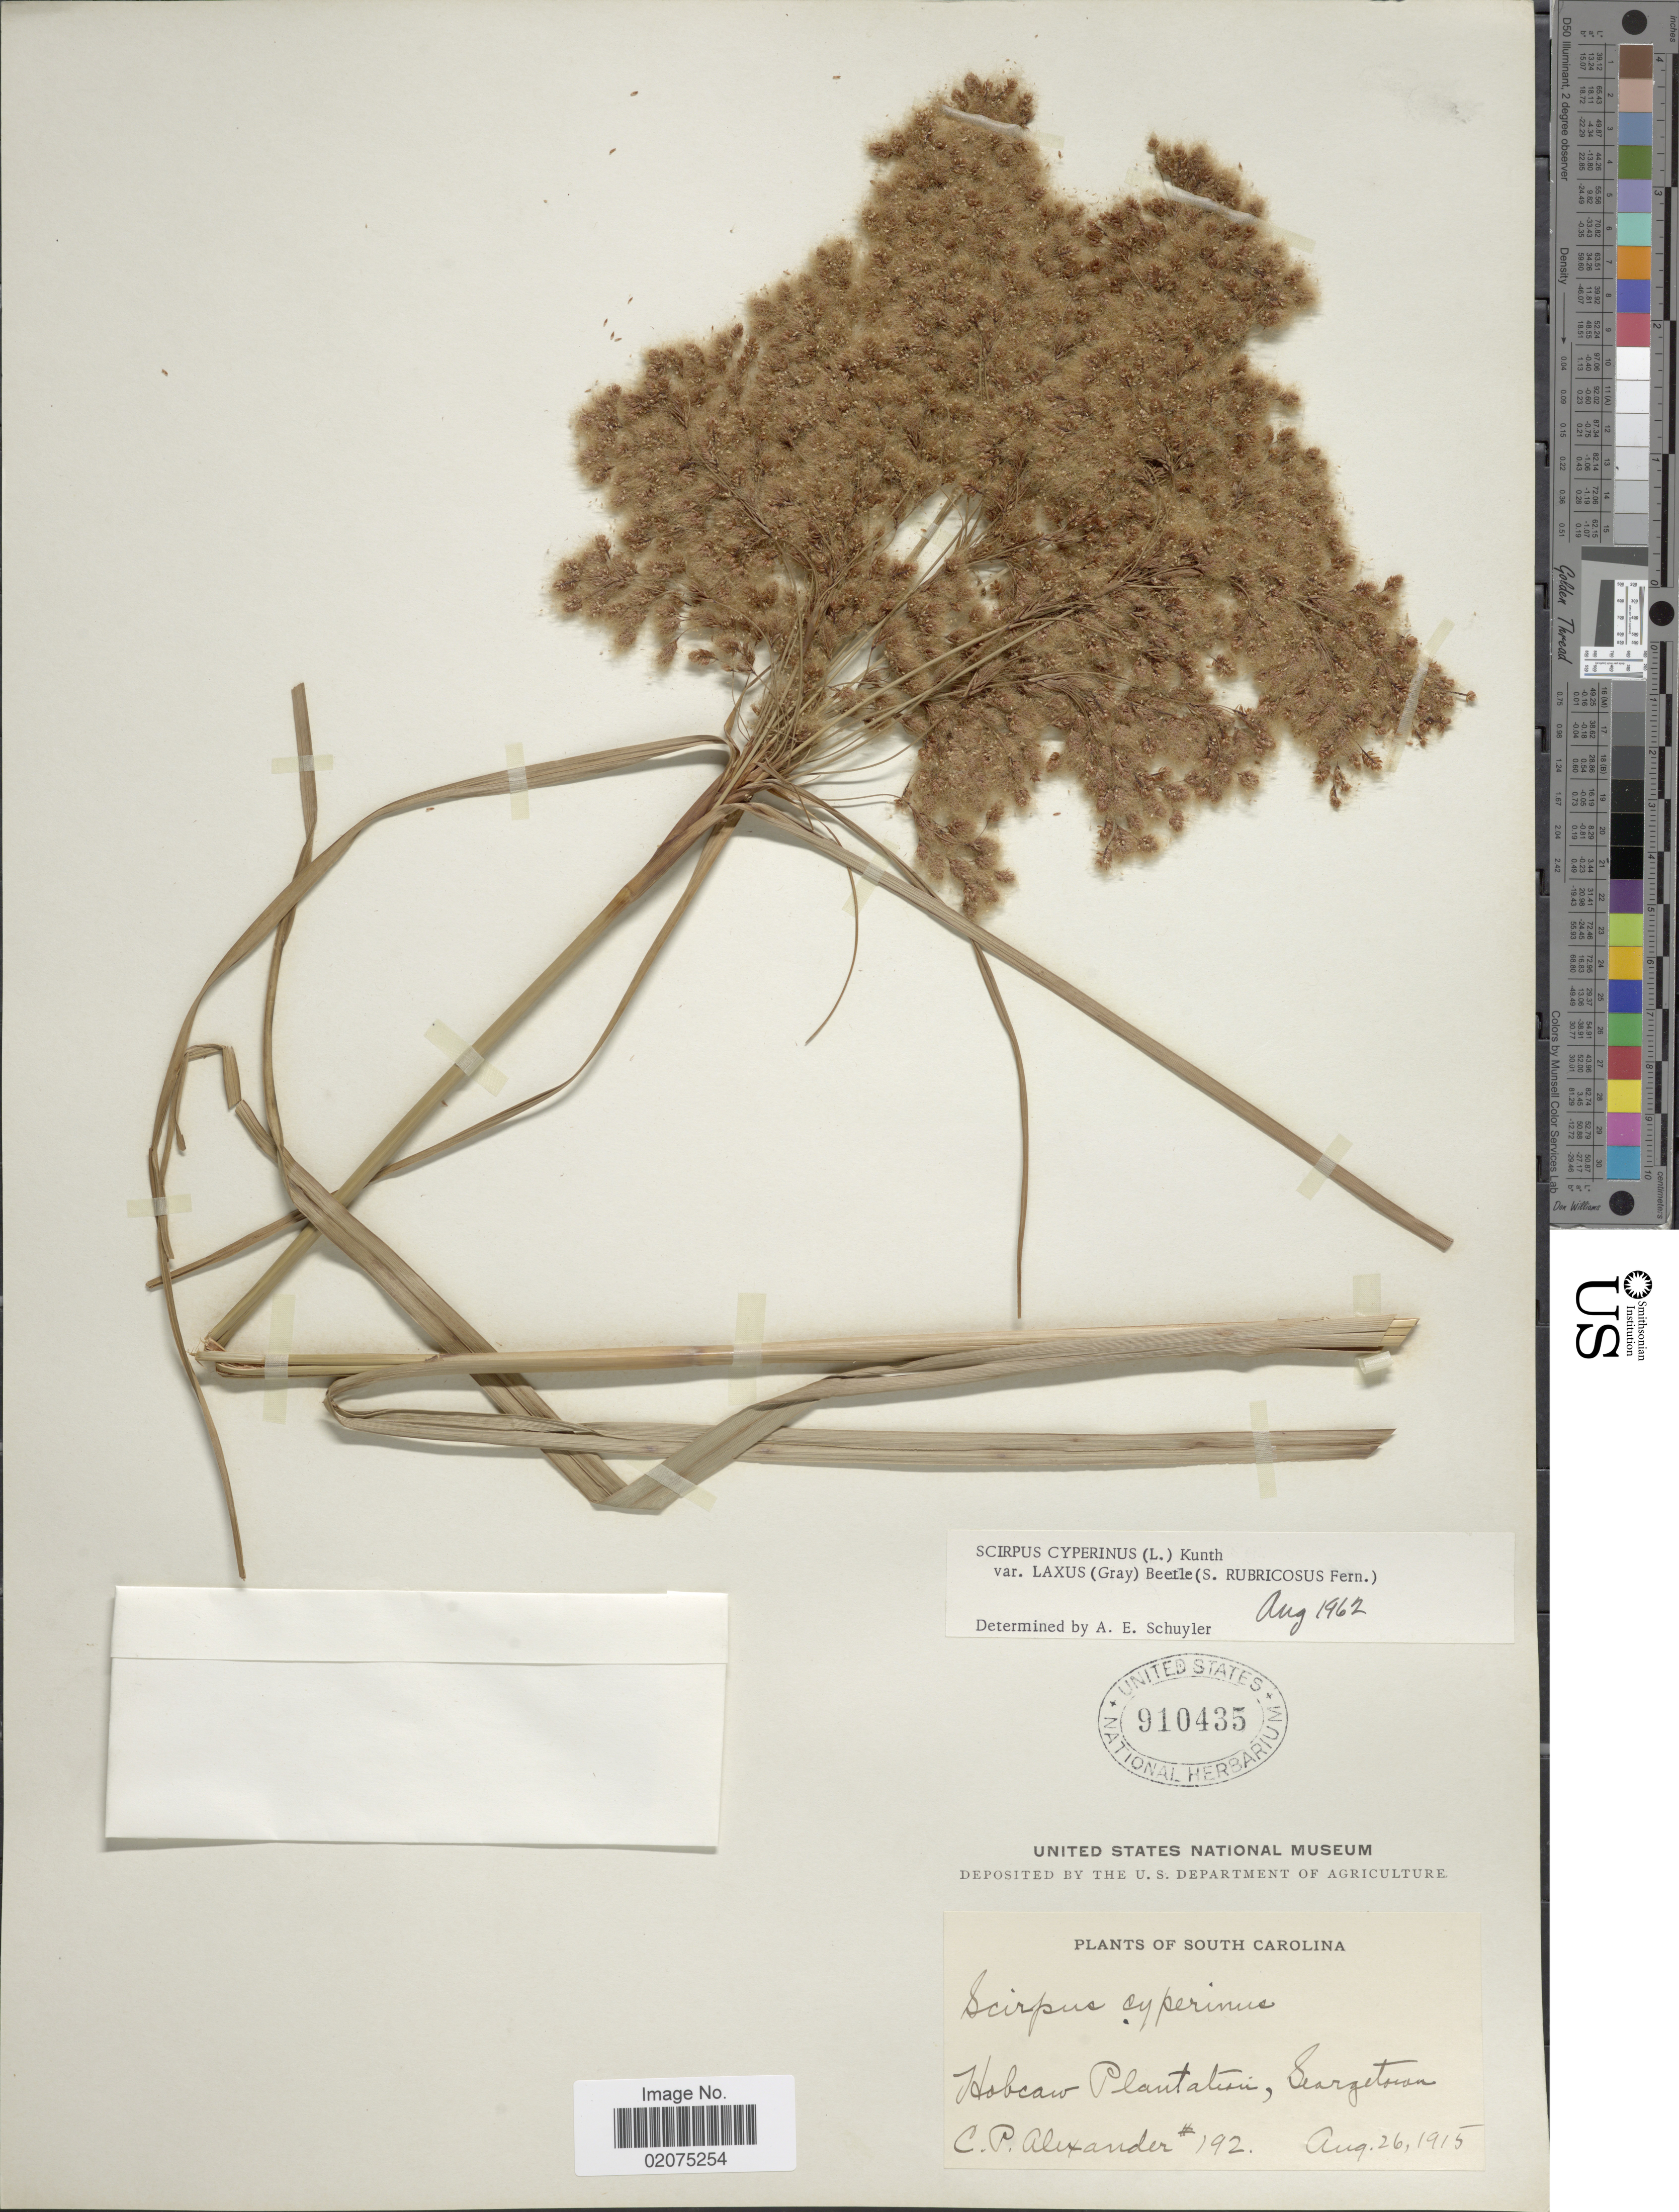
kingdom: Plantae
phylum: Tracheophyta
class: Liliopsida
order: Poales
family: Cyperaceae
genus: Scirpus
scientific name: Scirpus cyperinus var. laxus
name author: (A. Gray) Beetle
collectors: C. P. Alexander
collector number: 192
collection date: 1915-08-26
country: United States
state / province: South Carolina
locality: Hobcaw Plantation, Seargetown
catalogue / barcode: US 910435